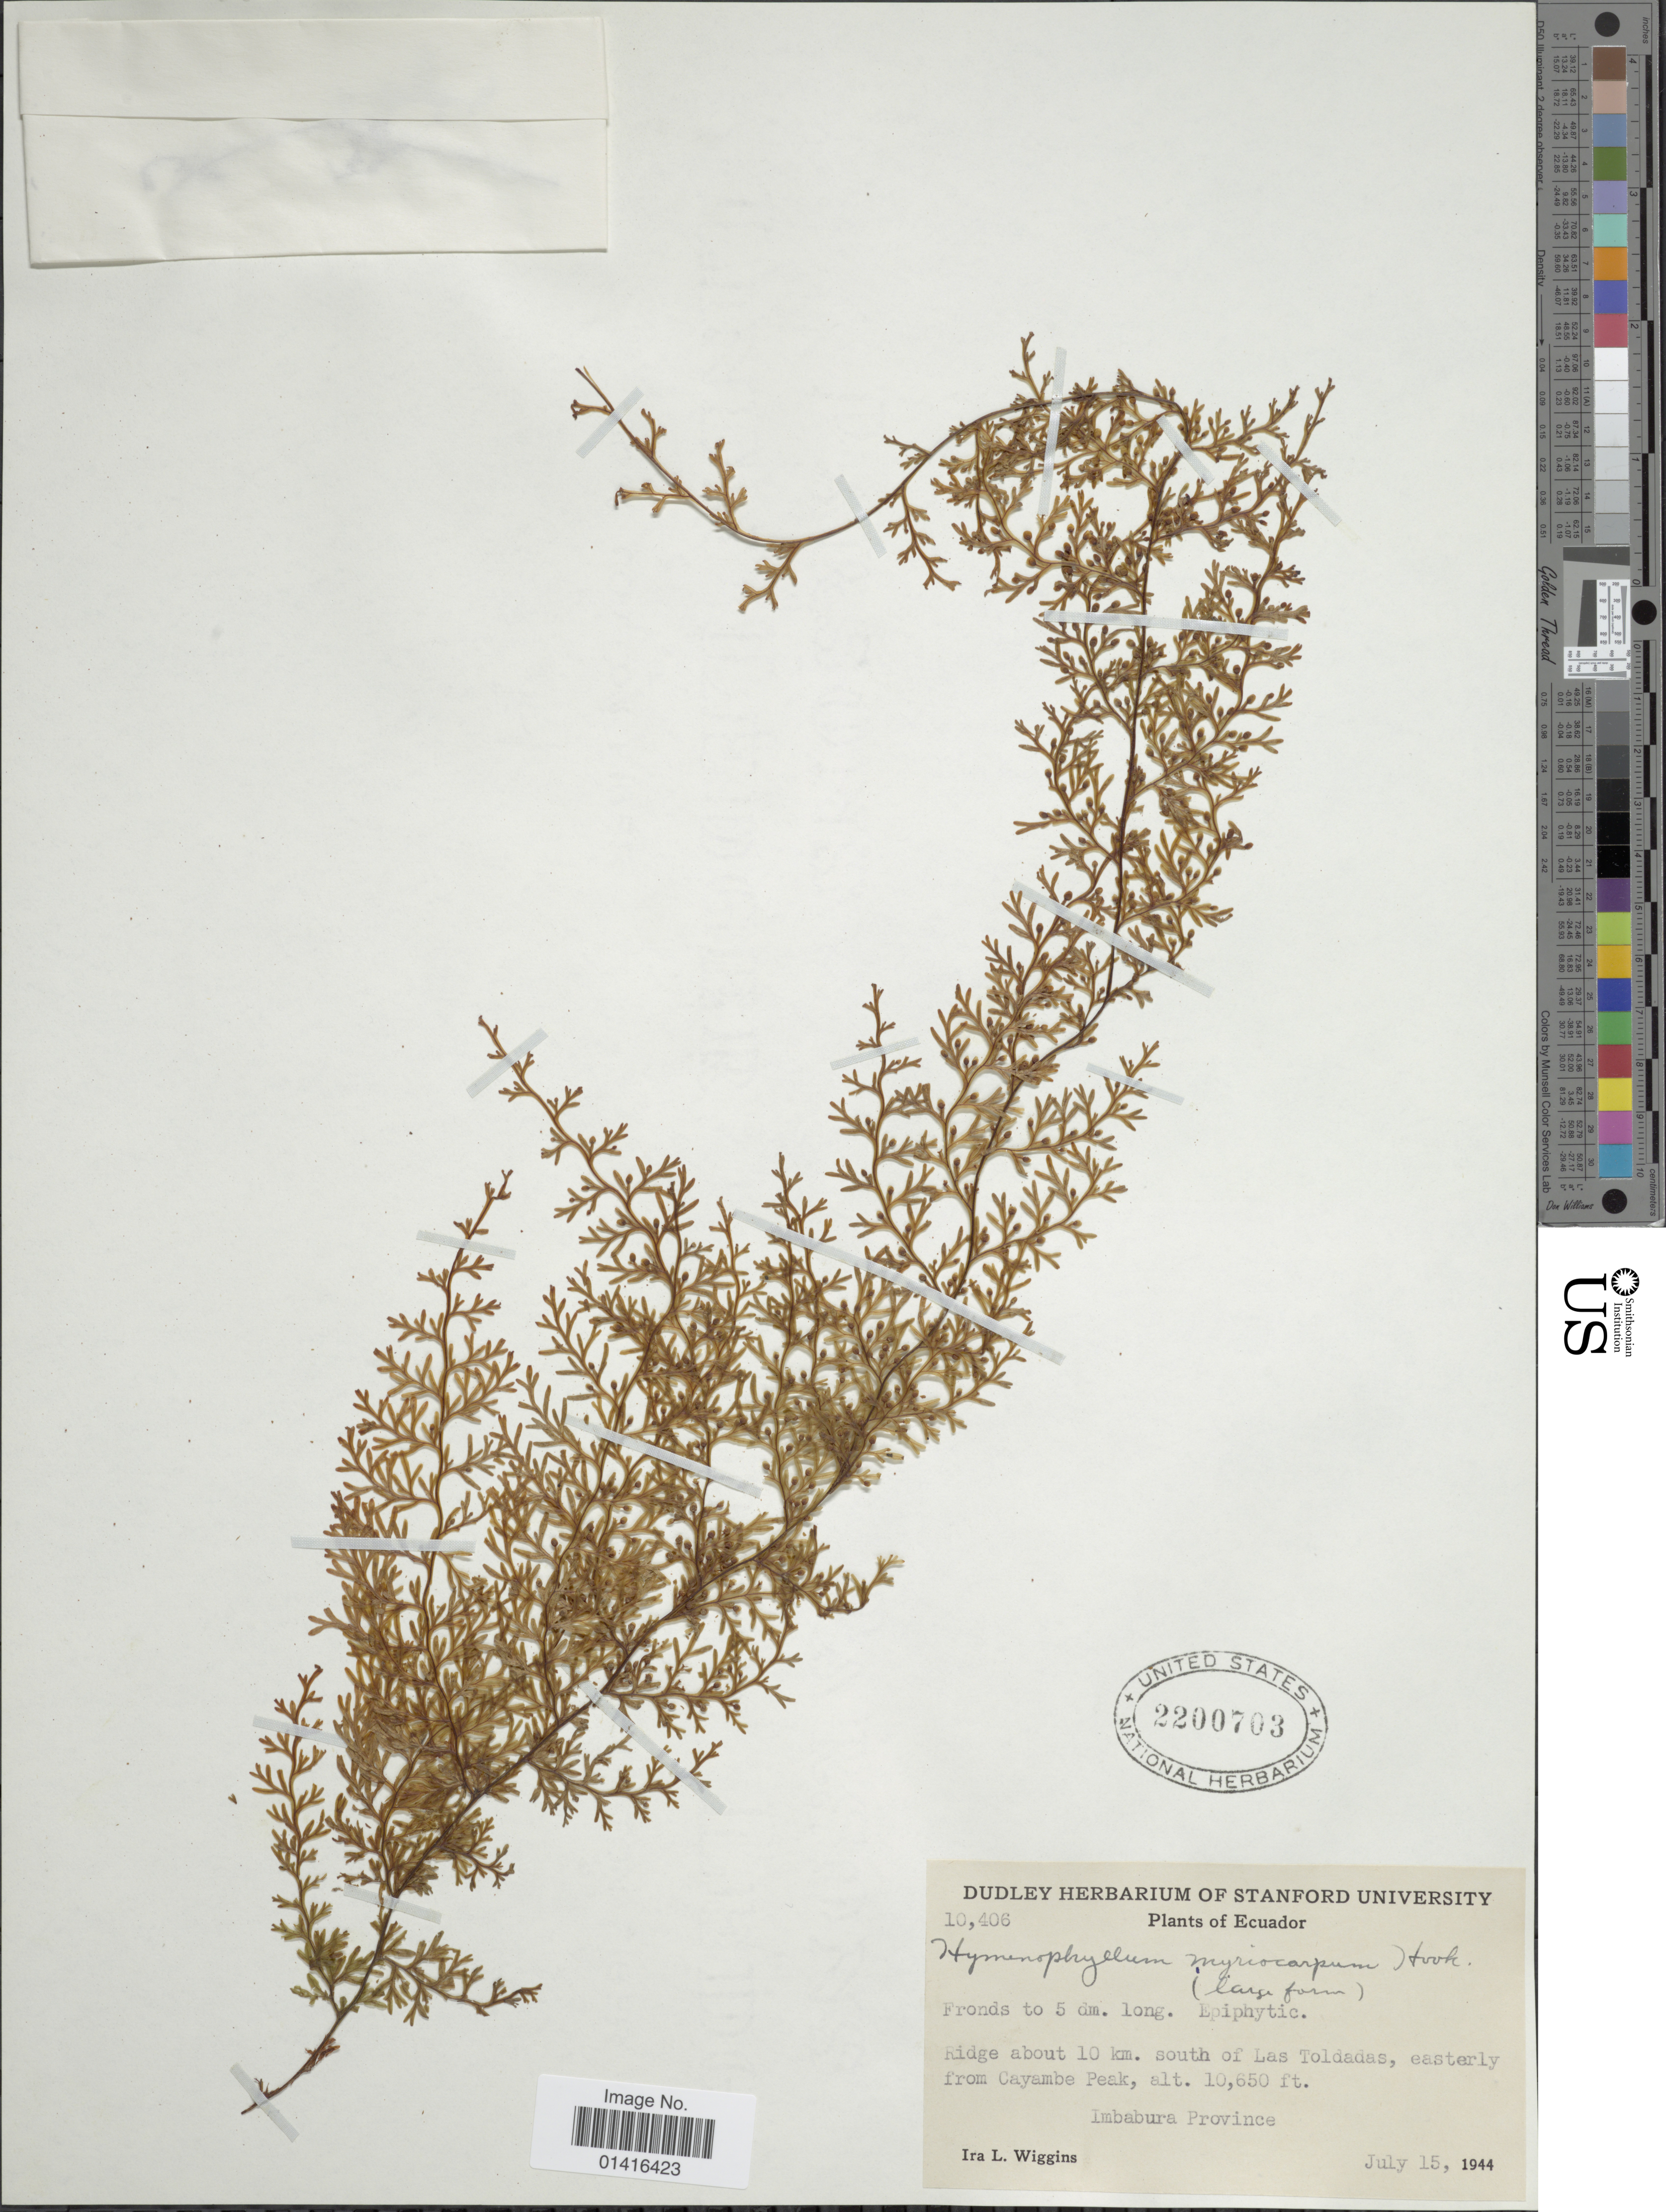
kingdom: Plantae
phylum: Tracheophyta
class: Polypodiopsida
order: Hymenophyllales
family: Hymenophyllaceae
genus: Hymenophyllum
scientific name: Hymenophyllum myriocarpum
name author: Hook.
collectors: I. L. Wiggins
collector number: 10406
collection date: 1944-07-15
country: Ecuador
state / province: Imbabura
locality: Ridge about 10 km. south of Las Toldadas, easterly from Cayambe Peak.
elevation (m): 3246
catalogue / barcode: US 2200703